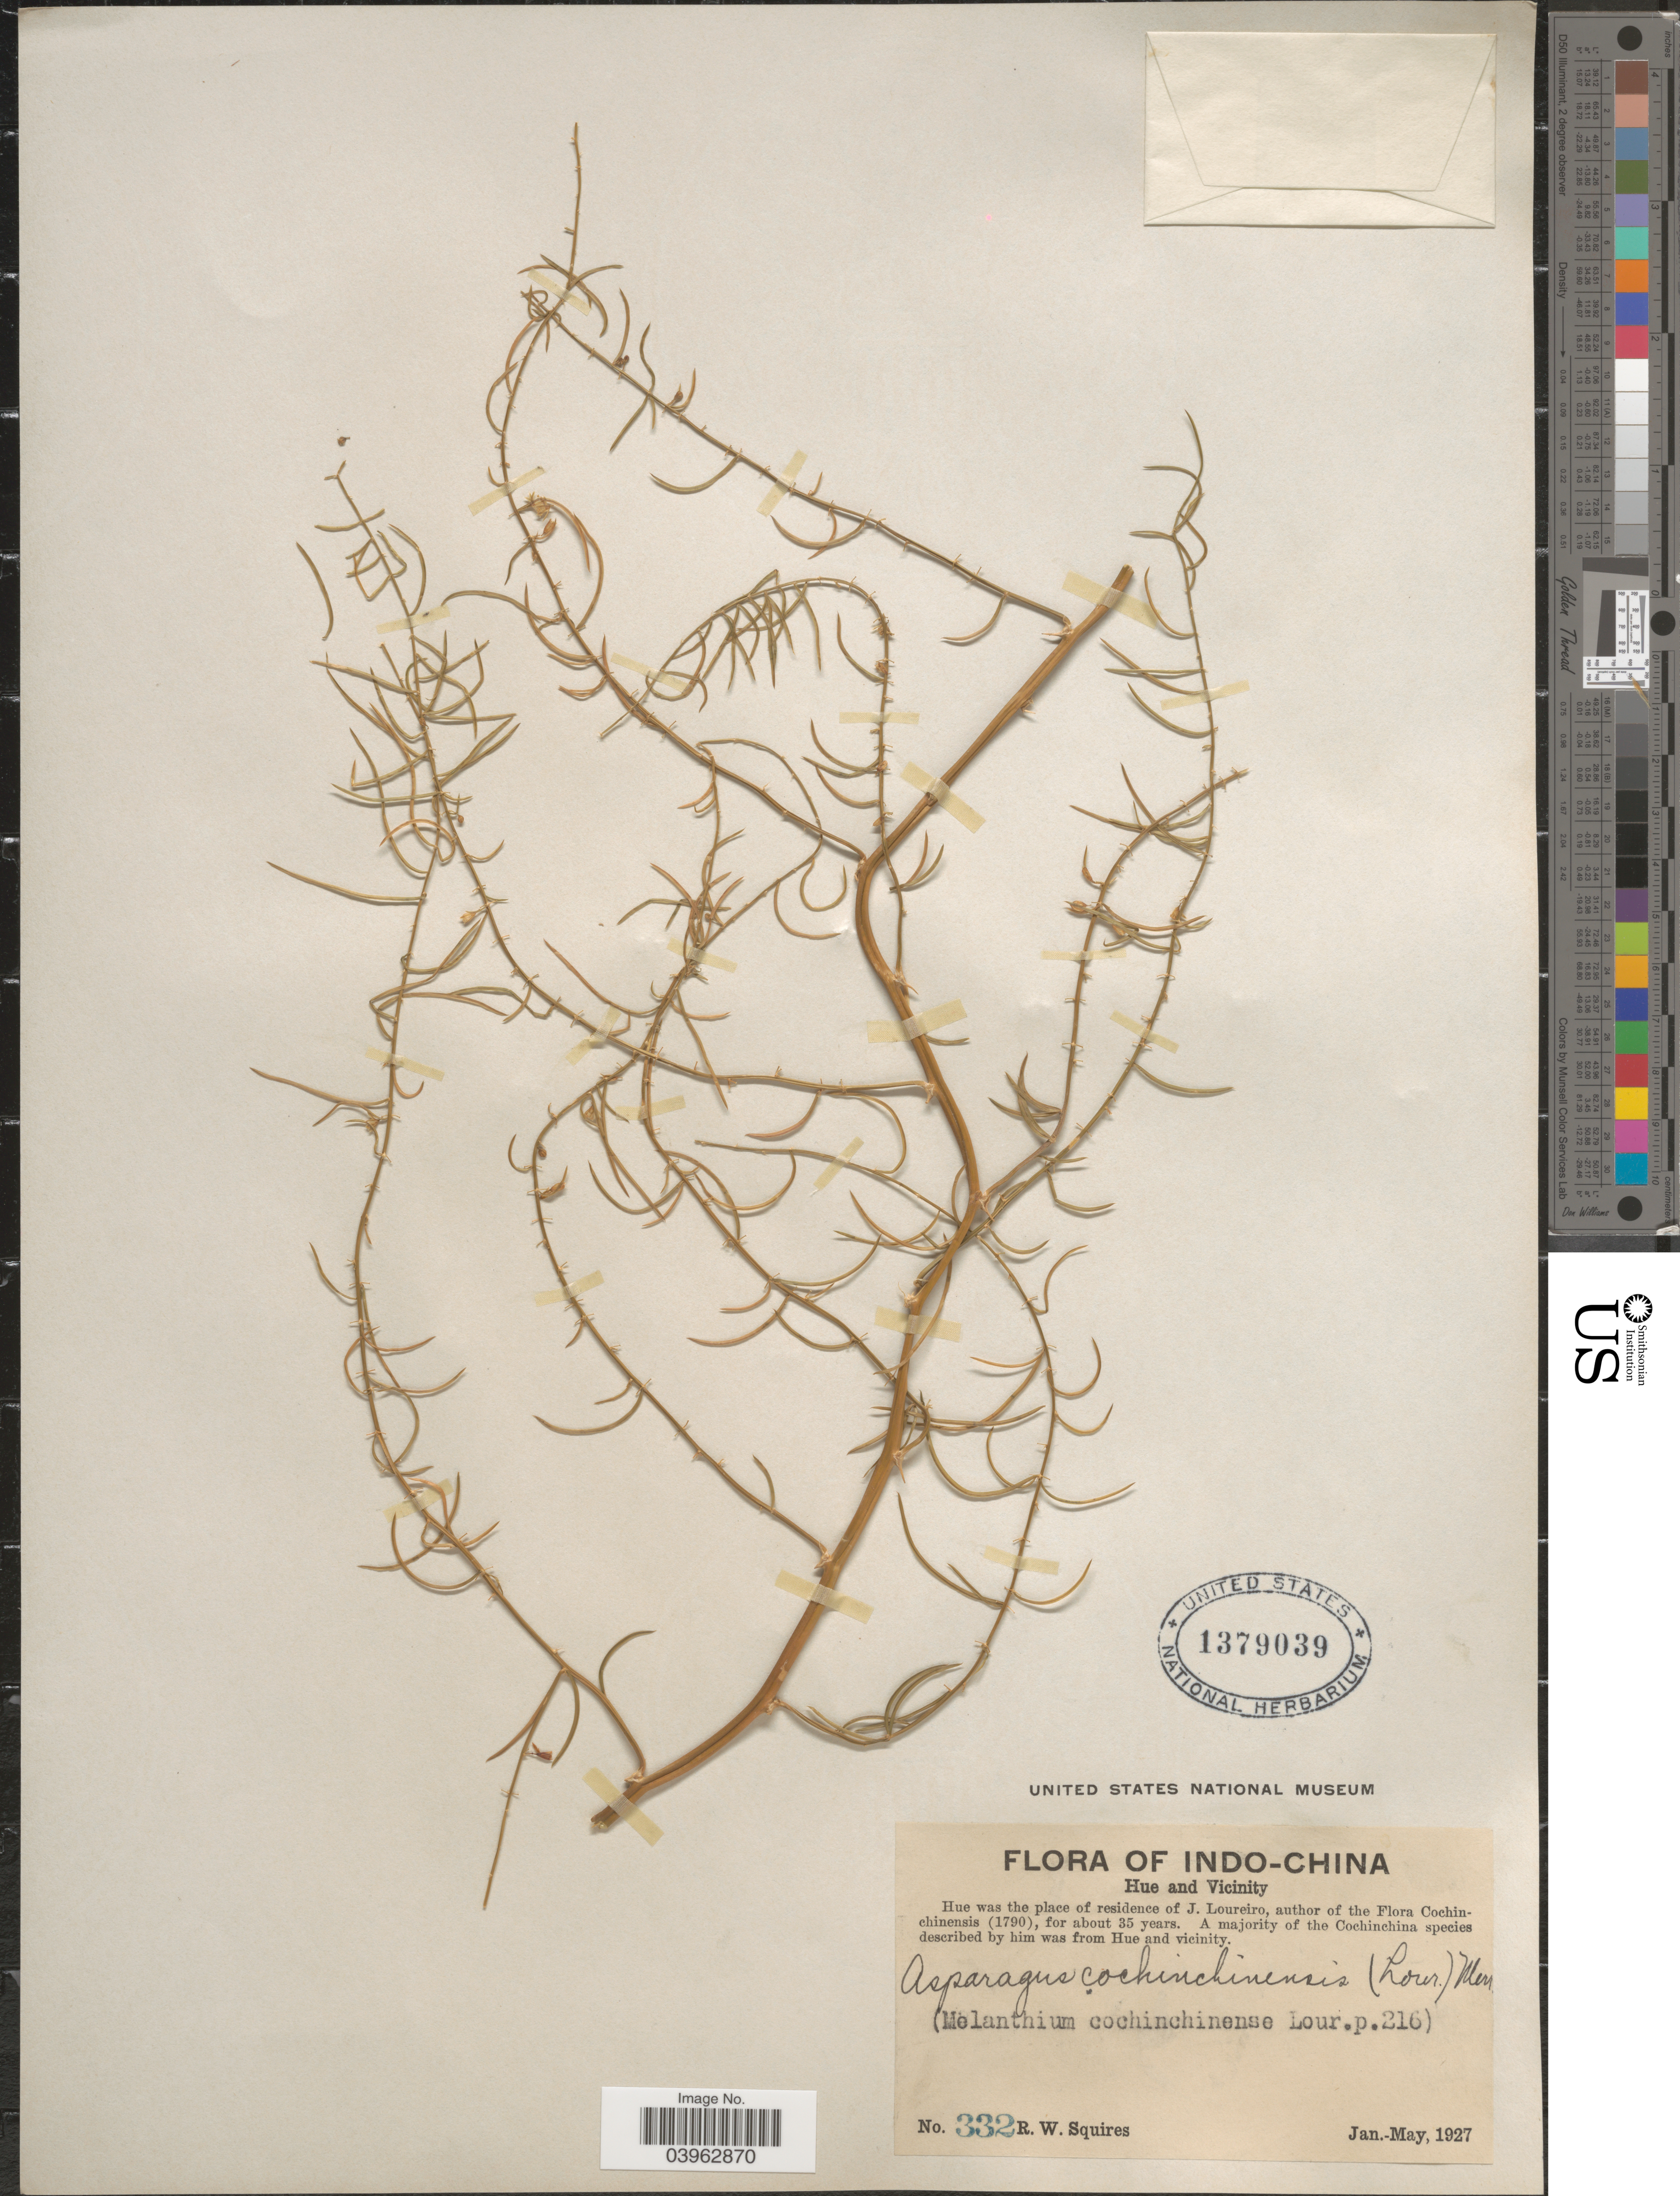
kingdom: Plantae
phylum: Tracheophyta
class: Liliopsida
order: Asparagales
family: Asparagaceae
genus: Asparagus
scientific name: Asparagus cochinchinensis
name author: (Lour.) Merr.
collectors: R. Squires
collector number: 332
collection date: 1927-01/1927-05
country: Vietnam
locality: Indo-China. Hue and Vicinity.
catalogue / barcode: US 1379039